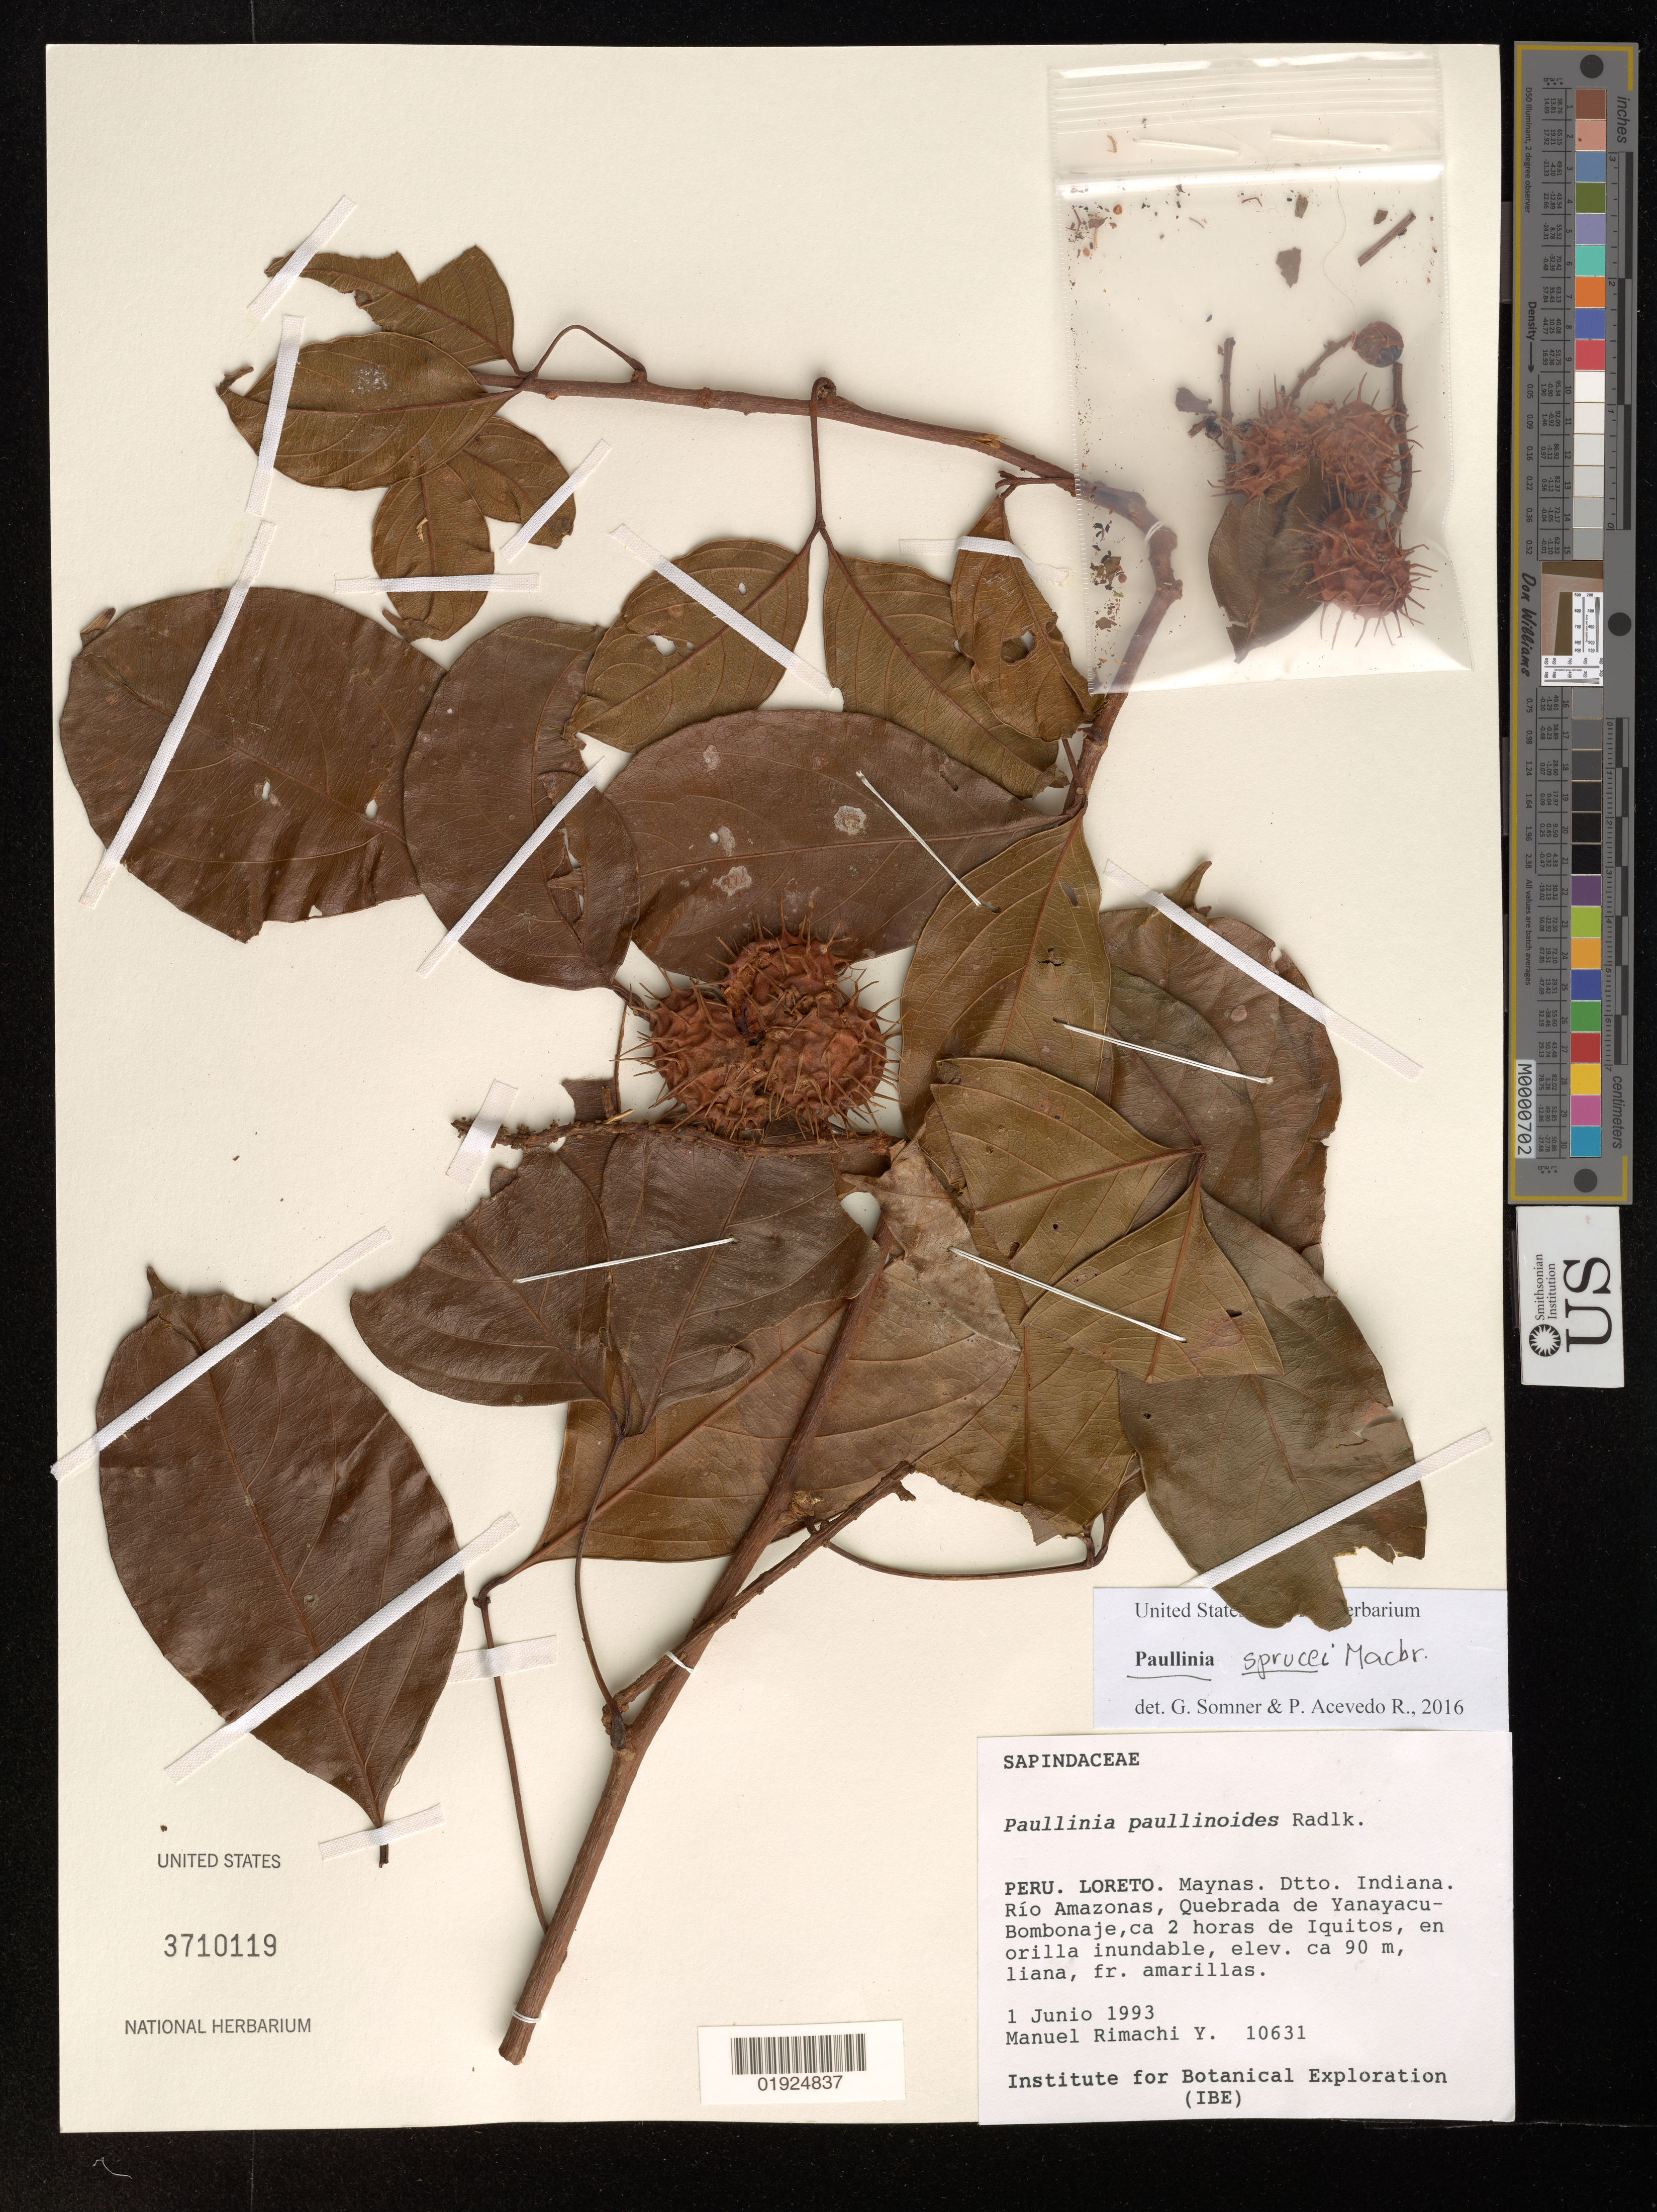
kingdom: Plantae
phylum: Tracheophyta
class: Magnoliopsida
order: Sapindales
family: Sapindaceae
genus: Paullinia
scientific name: Paullinia sprucei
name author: J.F. Macbr.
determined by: Acevedo-Rodríguez, P.; Somner, G. V.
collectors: M. Rimachi Y.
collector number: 10631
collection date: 1993-06-01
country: Peru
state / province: Loreto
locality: Maynas. Dtto. Indiana. Río Amazonas, Quebrada de Yanayacu-Bombonaje, ca. 2 horas de Iquitos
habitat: En orilla inundable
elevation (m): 90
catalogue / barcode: US 3710119